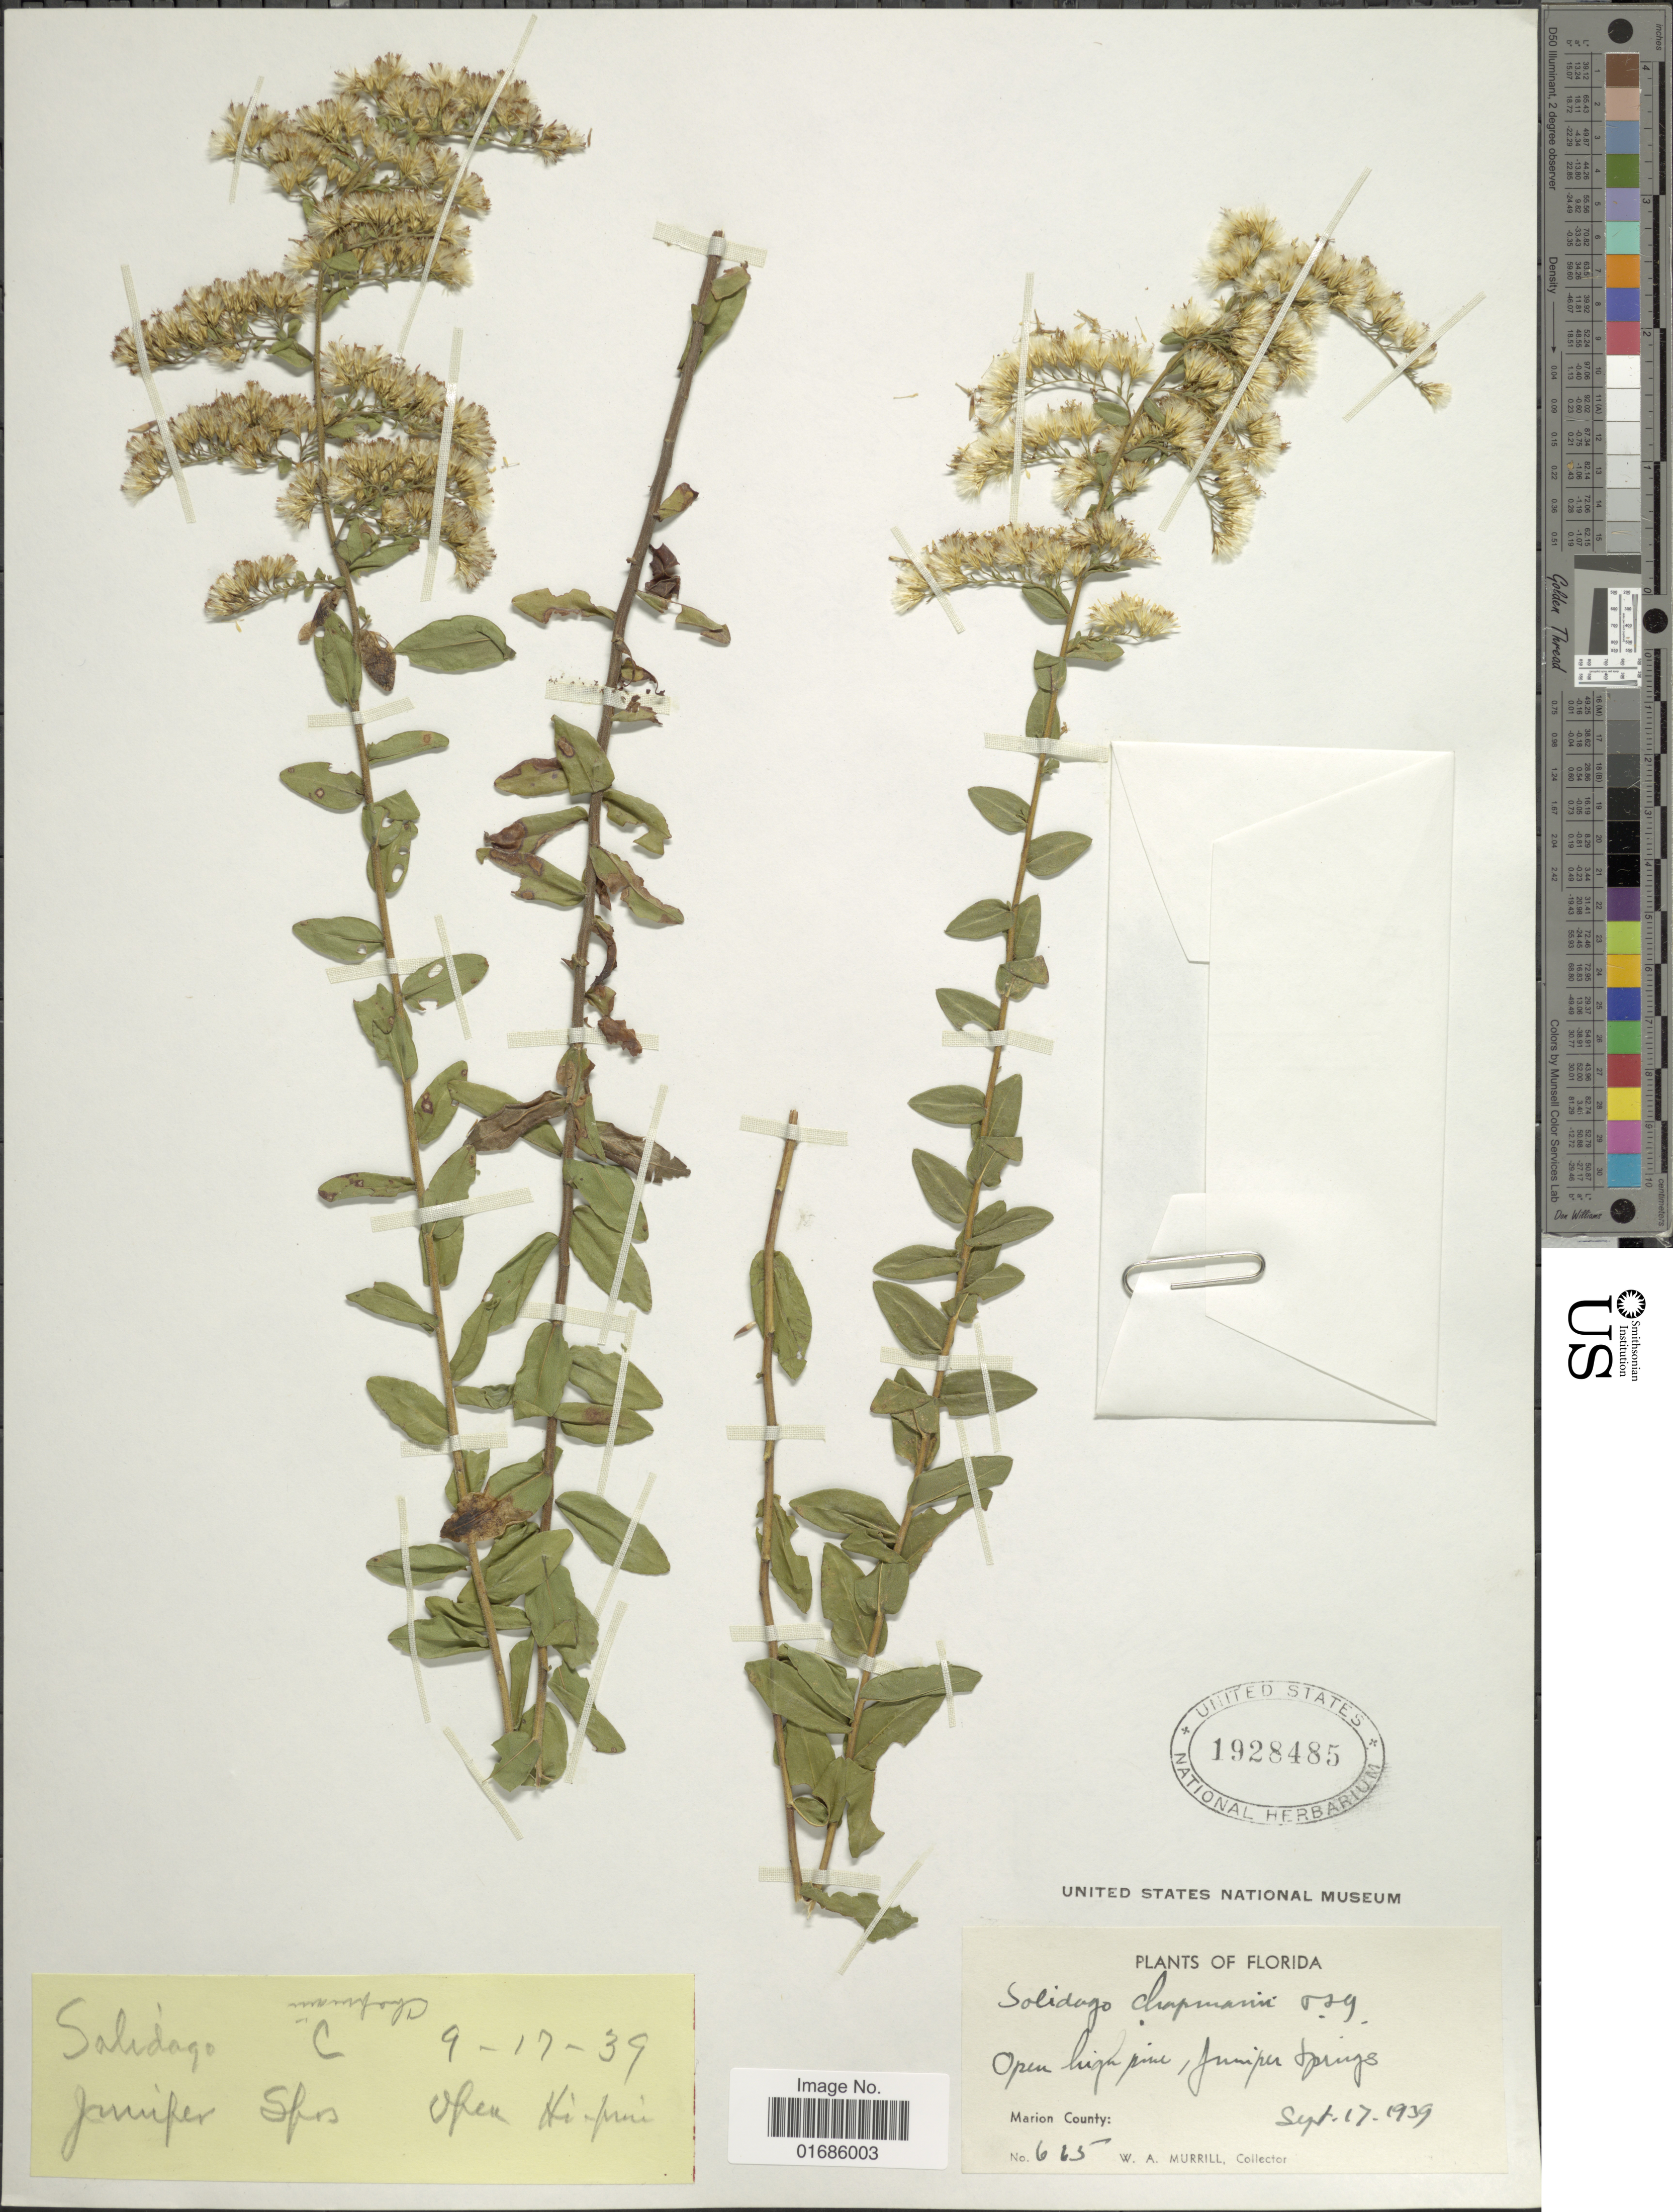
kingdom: Plantae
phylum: Tracheophyta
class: Magnoliopsida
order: Asterales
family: Asteraceae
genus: Solidago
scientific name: Solidago chapmanii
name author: Torr. & A. Gray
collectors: W. A. Murrill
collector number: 625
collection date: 1939-09-17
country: United States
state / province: Florida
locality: Juniper Springs, Marion County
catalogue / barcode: US 1928485